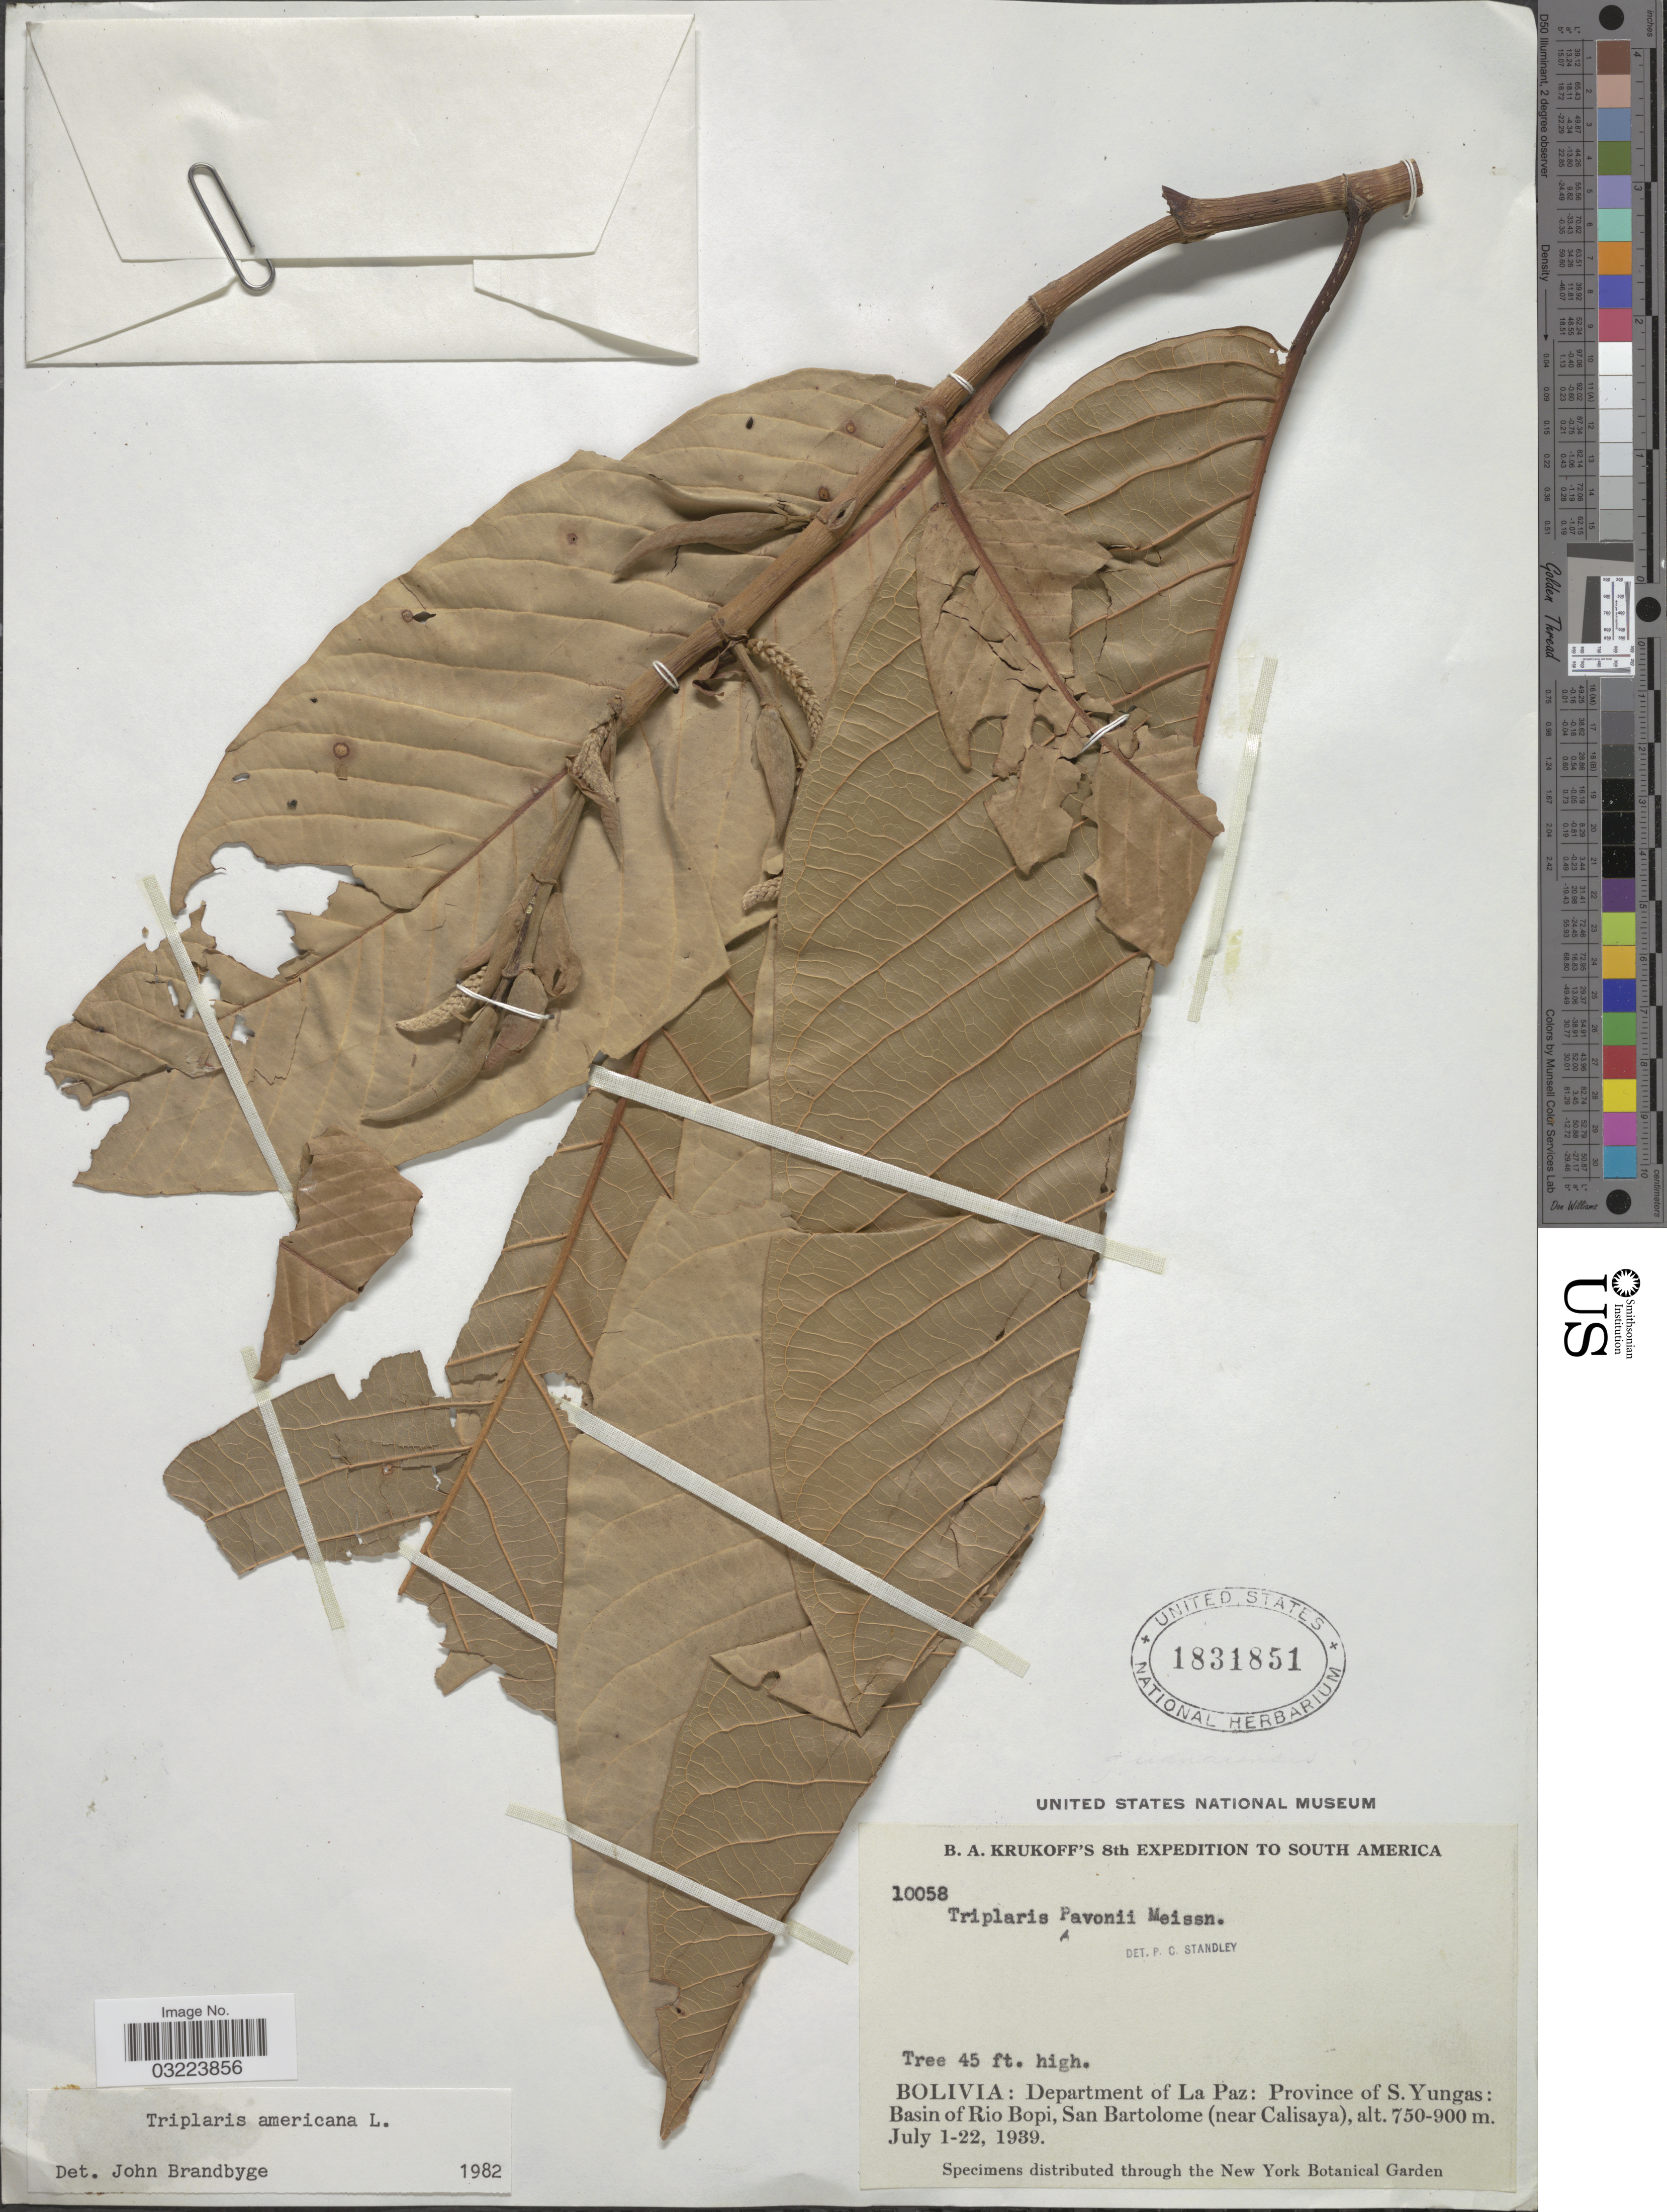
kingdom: Plantae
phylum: Tracheophyta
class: Magnoliopsida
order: Caryophyllales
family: Polygonaceae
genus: Triplaris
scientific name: Triplaris americana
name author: L.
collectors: B. A. Krukoff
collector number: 10058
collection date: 1939-07-01/1939-07-22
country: Bolivia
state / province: La Paz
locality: Department of La Paz: Province of S. Yungas: Basin of Rio Bopi, San Bartolome (near Calisaya).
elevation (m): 750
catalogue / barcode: US 1831851